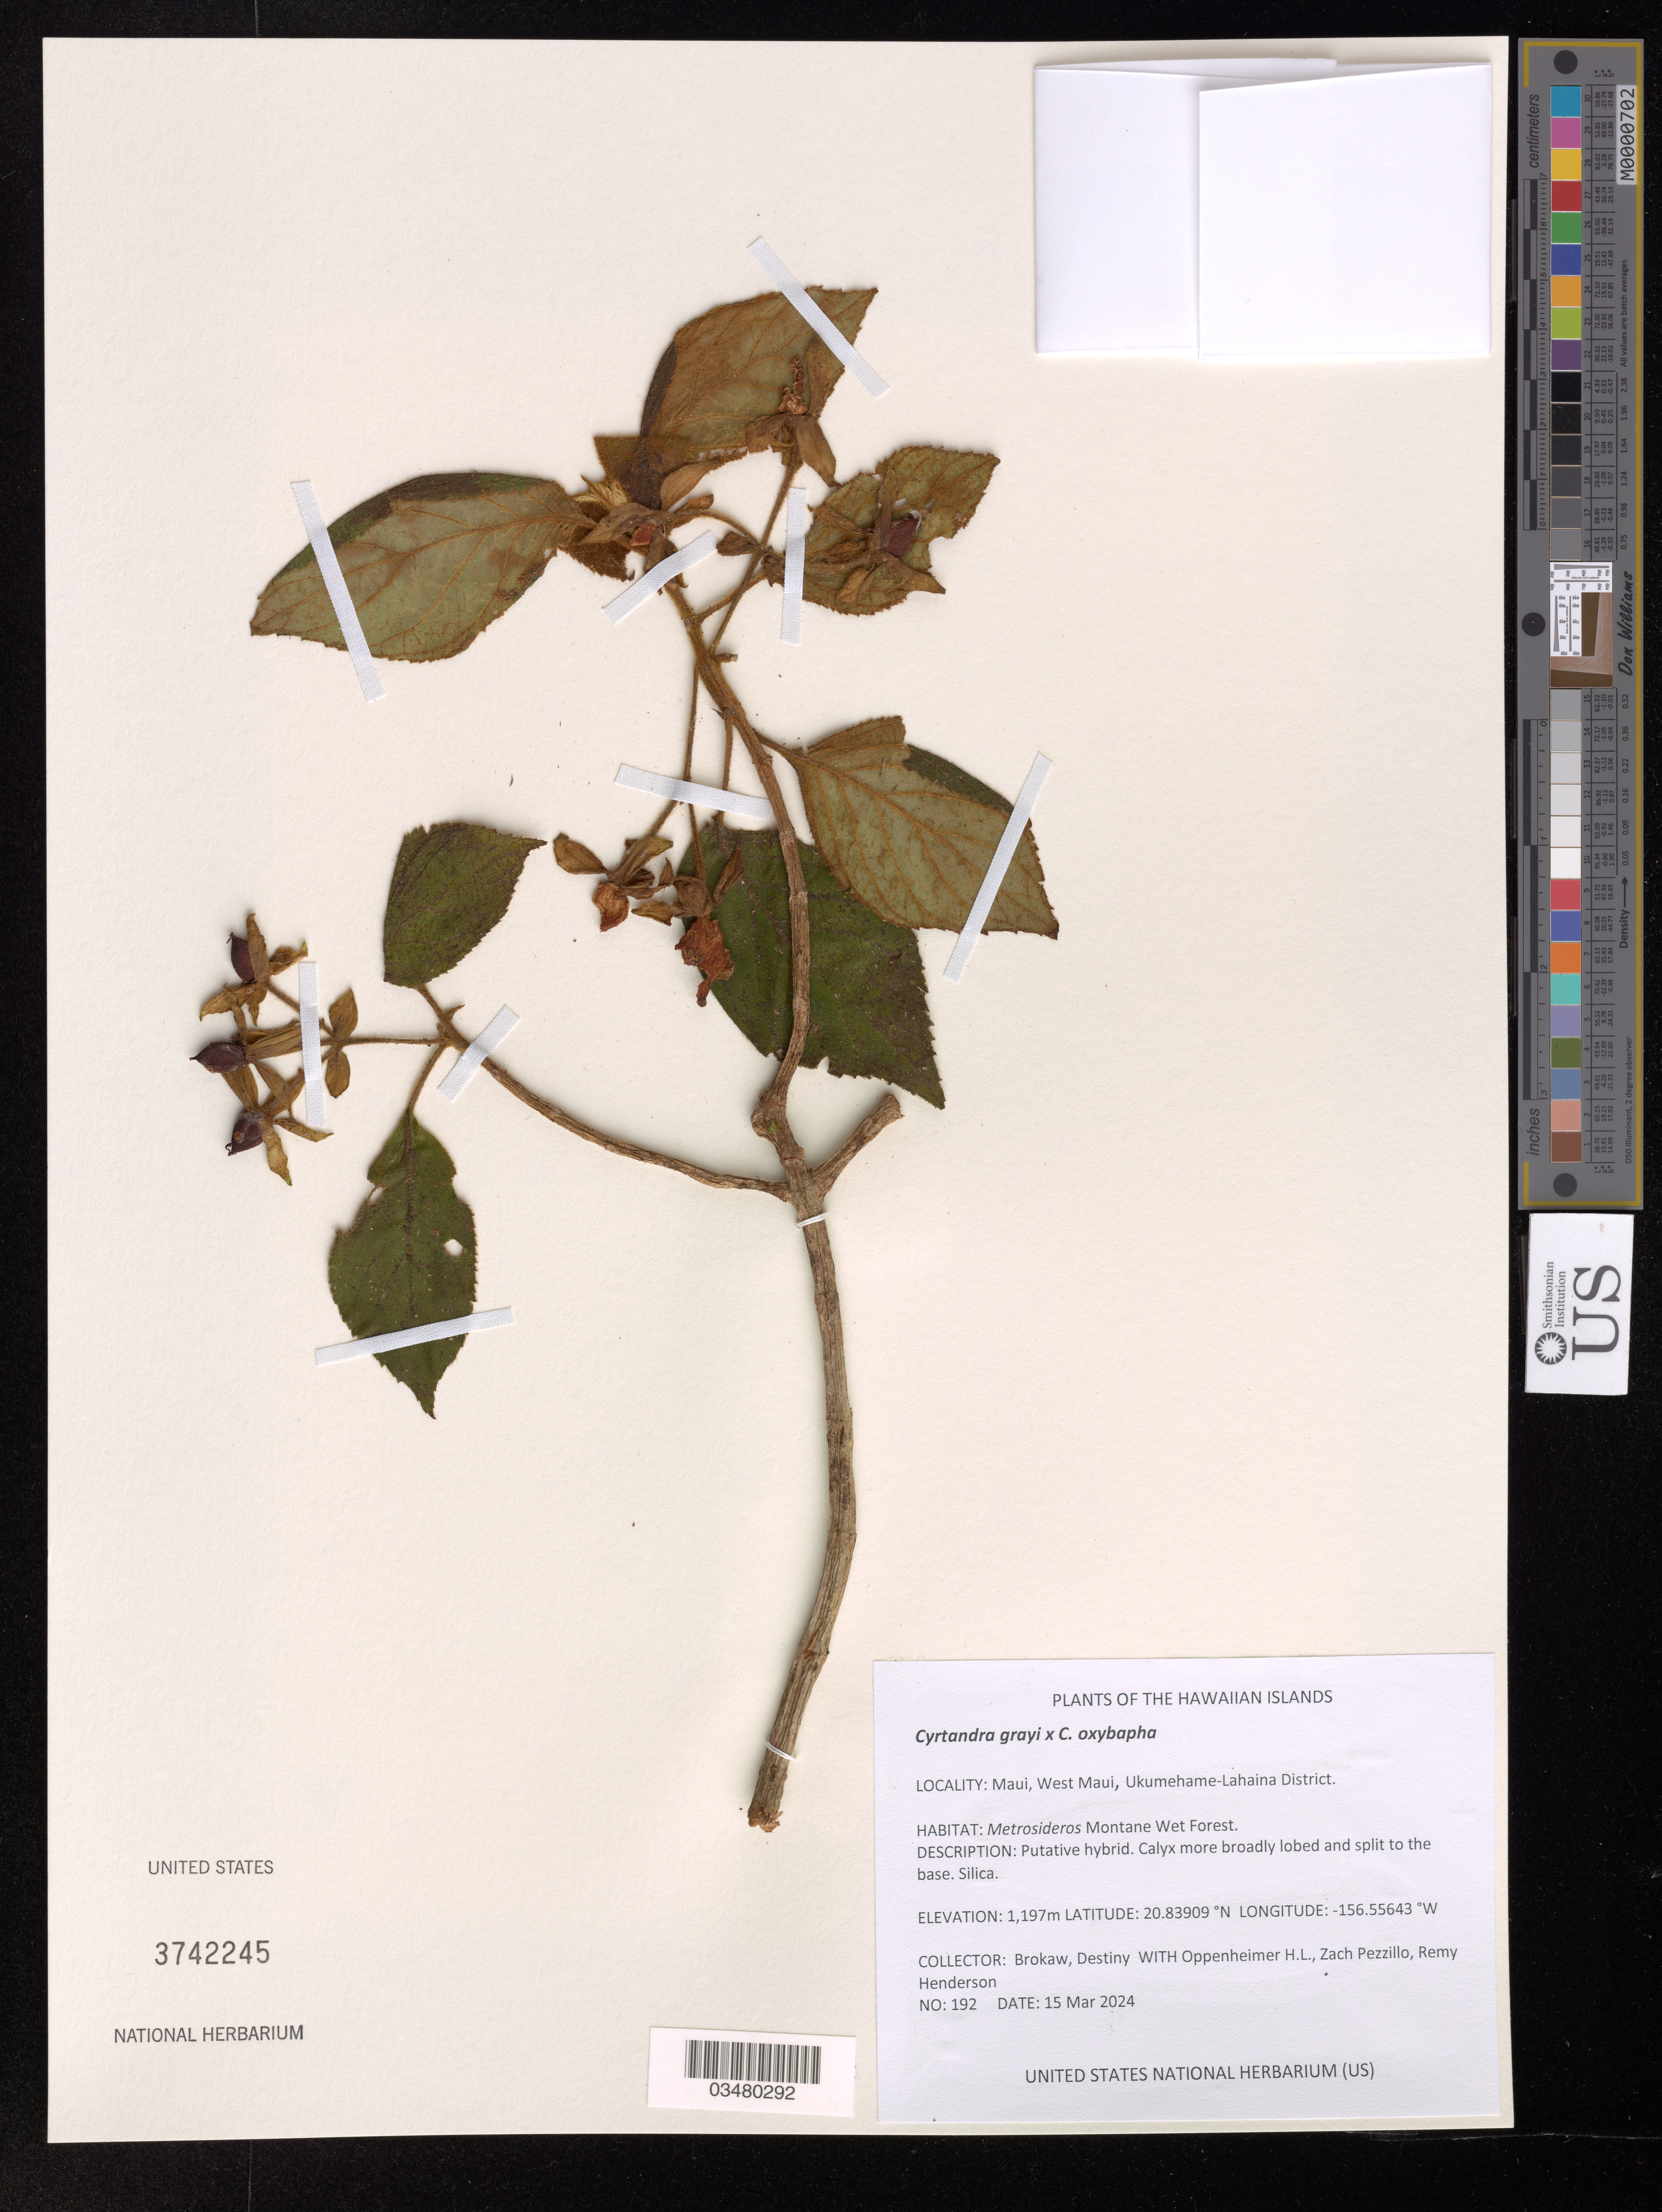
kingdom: Plantae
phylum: Tracheophyta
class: Magnoliopsida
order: Lamiales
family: Gesneriaceae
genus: Cyrtandra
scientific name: Cyrtandra grayi x C. oxybapha W.L. Wagner & D.R. Herbst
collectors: H. L. Oppenheimer, Z. Pezzillo & R. Henderson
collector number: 192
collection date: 2024-03-15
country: United States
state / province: Hawaii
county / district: Maui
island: Maui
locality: West Maui, Ukumehame-Lahaina District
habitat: Montane wet forest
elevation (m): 1197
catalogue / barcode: US 3742245